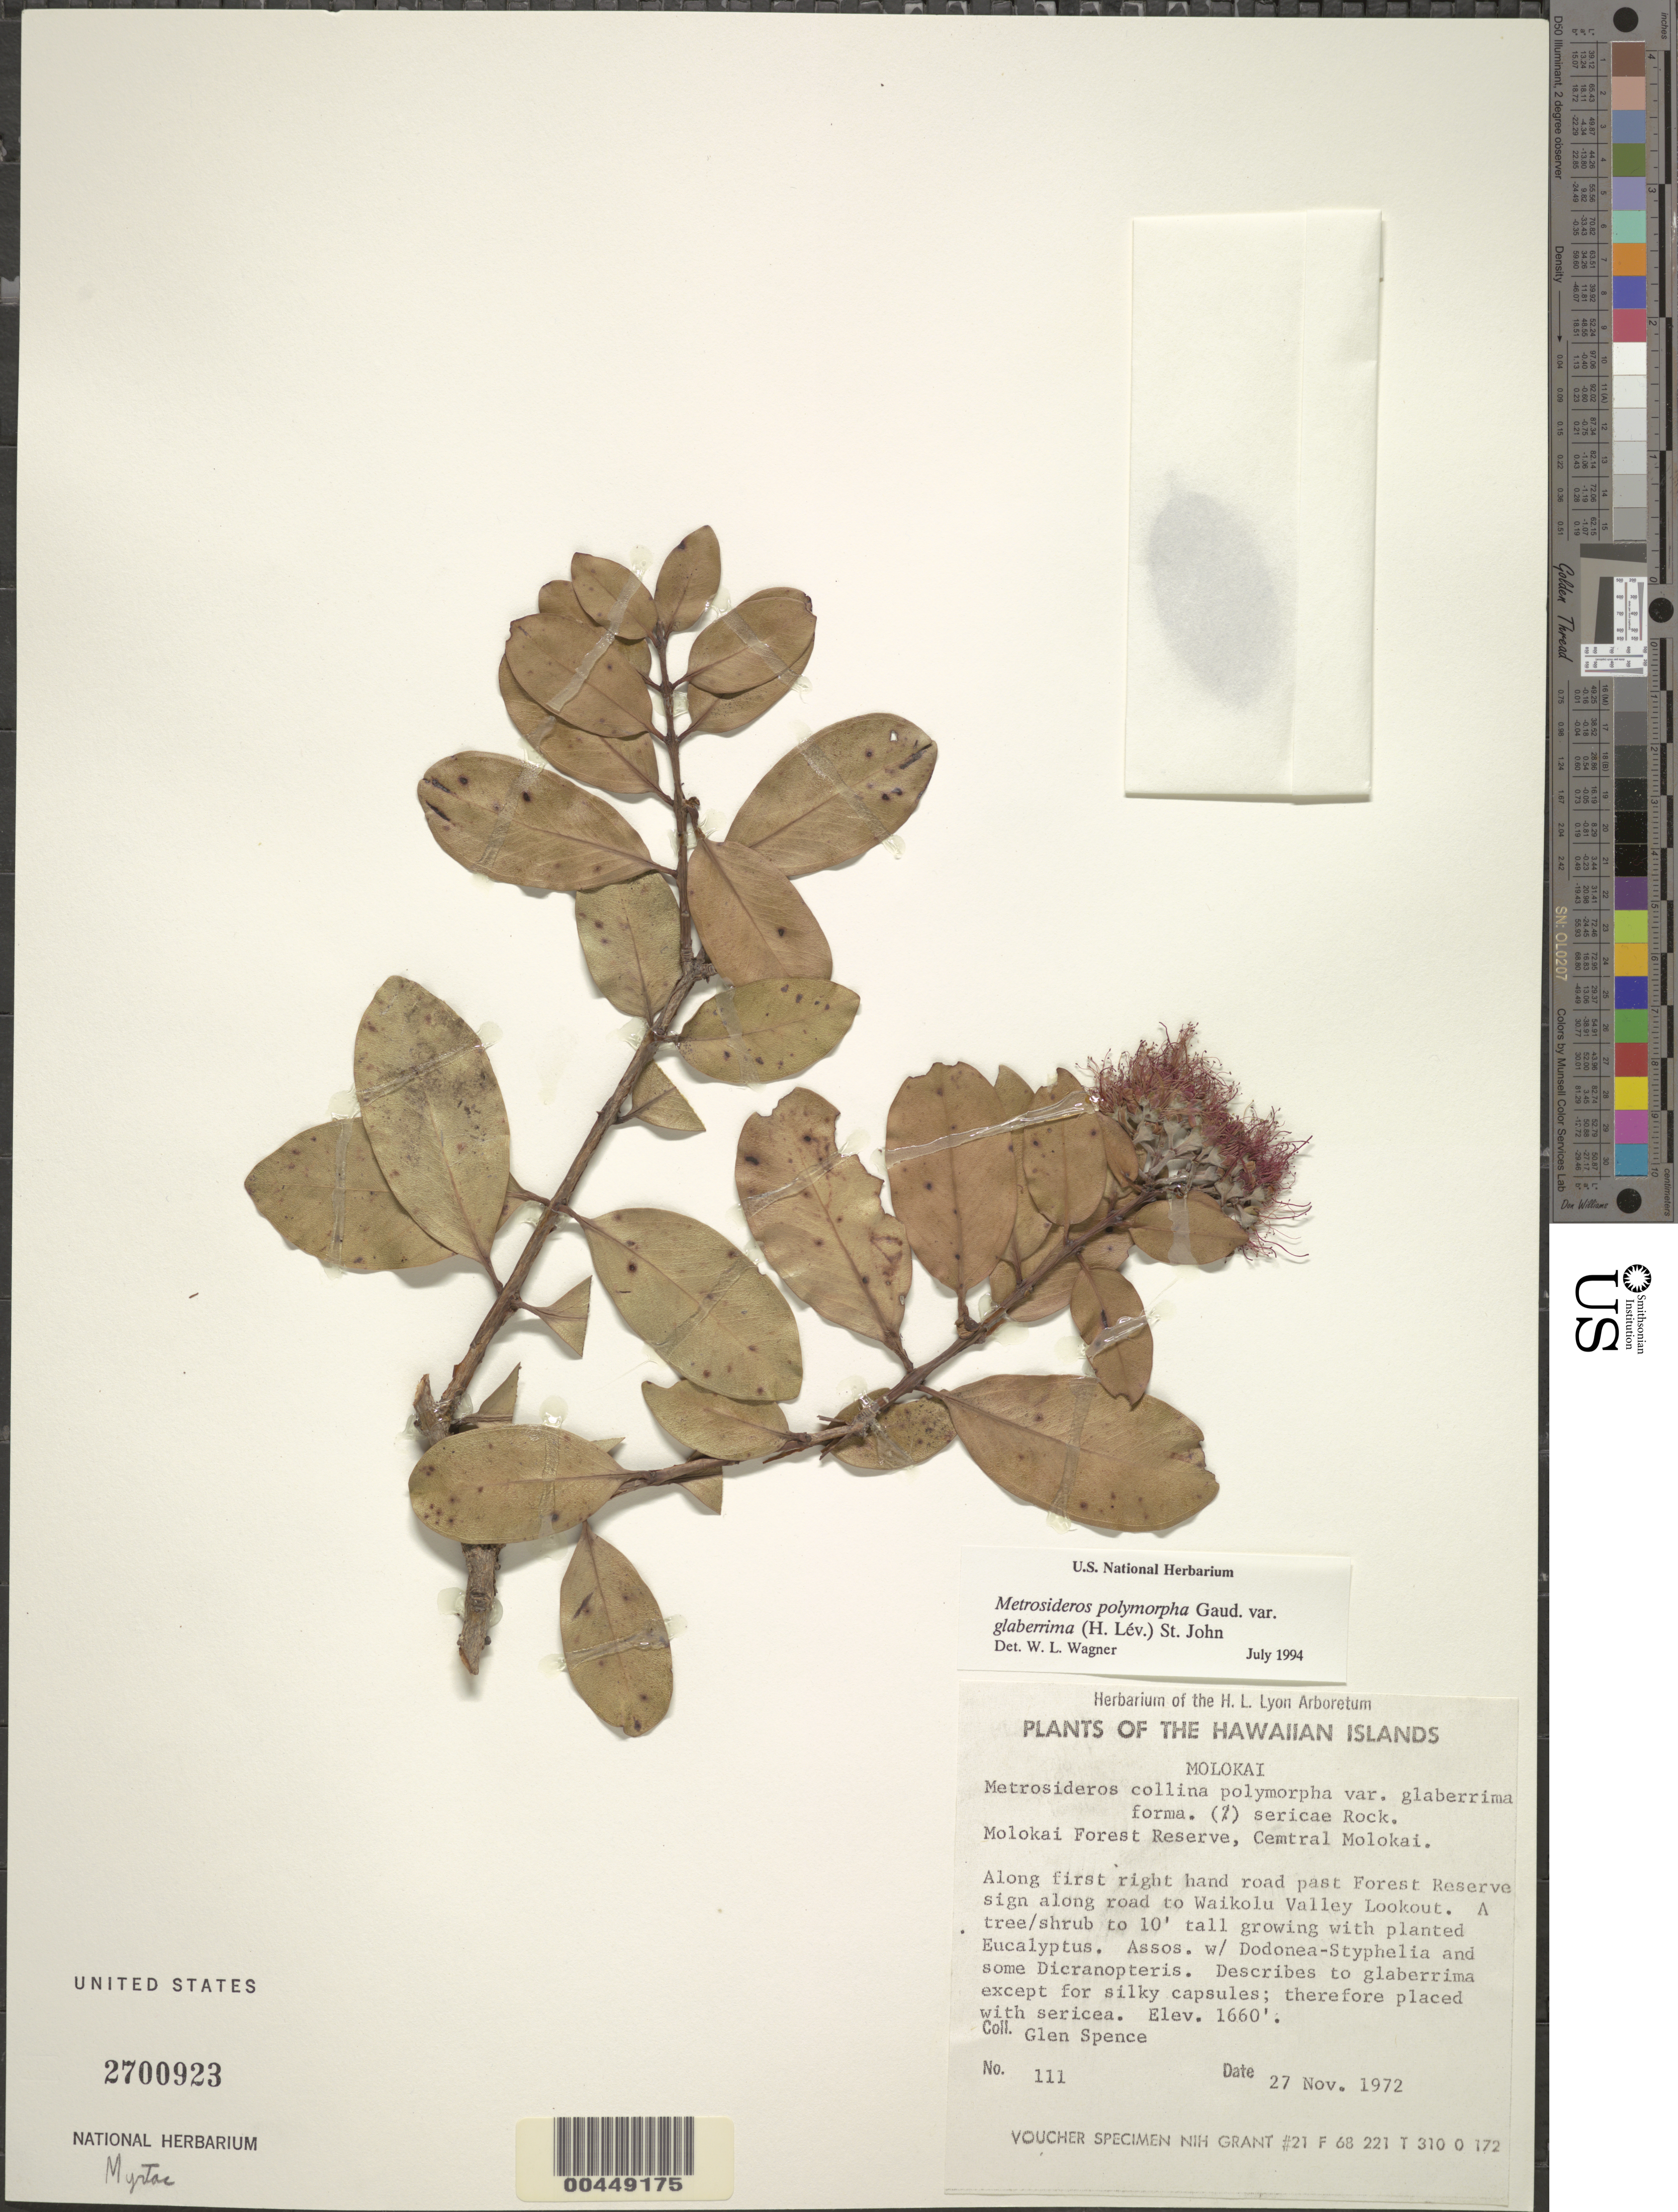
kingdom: Plantae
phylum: Tracheophyta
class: Magnoliopsida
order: Myrtales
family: Myrtaceae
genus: Metrosideros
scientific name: Metrosideros polymorpha var. glaberrima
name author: (H. Lév.) H. St. John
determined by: Wagner, W. L., (BOT), Smithsonian Institution - National Museum of Natural History (UNITED STATES)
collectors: G. Spence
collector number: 111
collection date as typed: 27 Nov 1972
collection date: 1972-11-27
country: United States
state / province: Hawaii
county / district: Maui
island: Moloka'i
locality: Molokai Forest Res., Central Molokai, along first right hand road past Forest Res. sign along road to Waikolu Valley Lookout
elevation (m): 506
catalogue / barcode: US 2700923